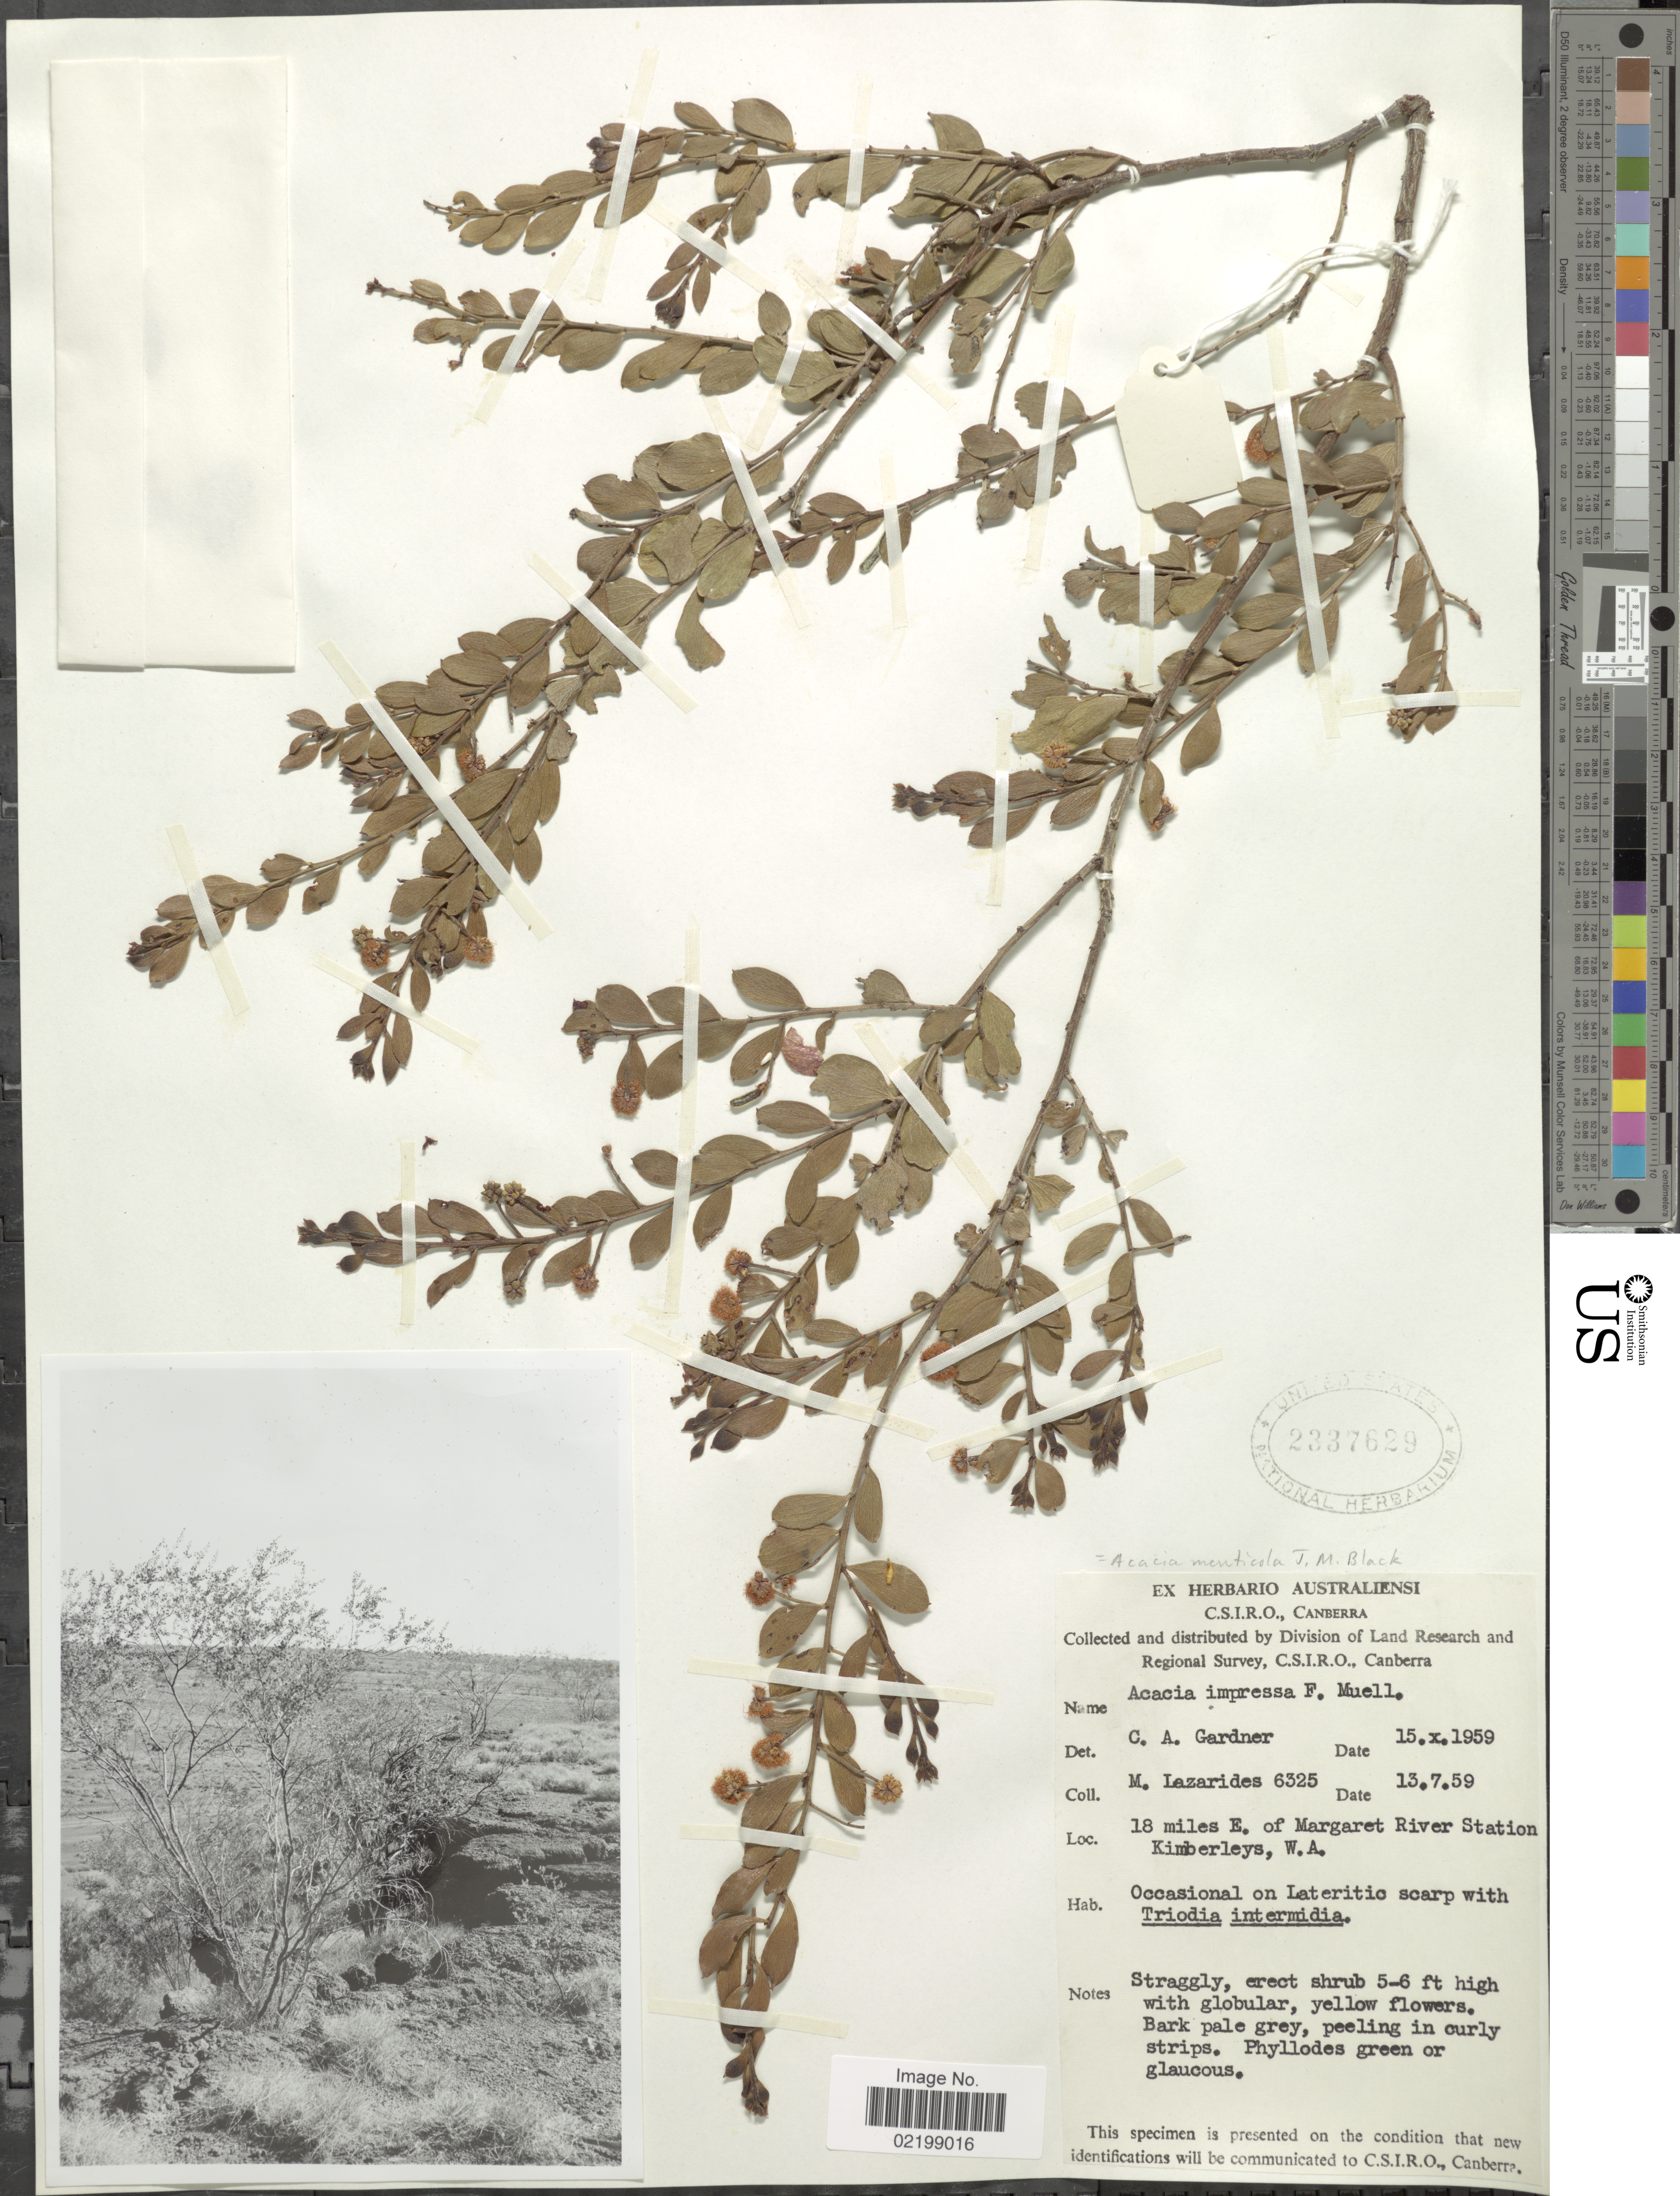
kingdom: Plantae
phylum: Tracheophyta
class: Magnoliopsida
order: Fabales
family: Fabaceae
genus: Acacia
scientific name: Acacia monticola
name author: J.M. Black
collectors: C. A. Gardner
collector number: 6325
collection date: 1959-07-13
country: Australia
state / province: Western Australia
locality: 18 miles E. of Margaret River Station Kimberleys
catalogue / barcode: US 2337629